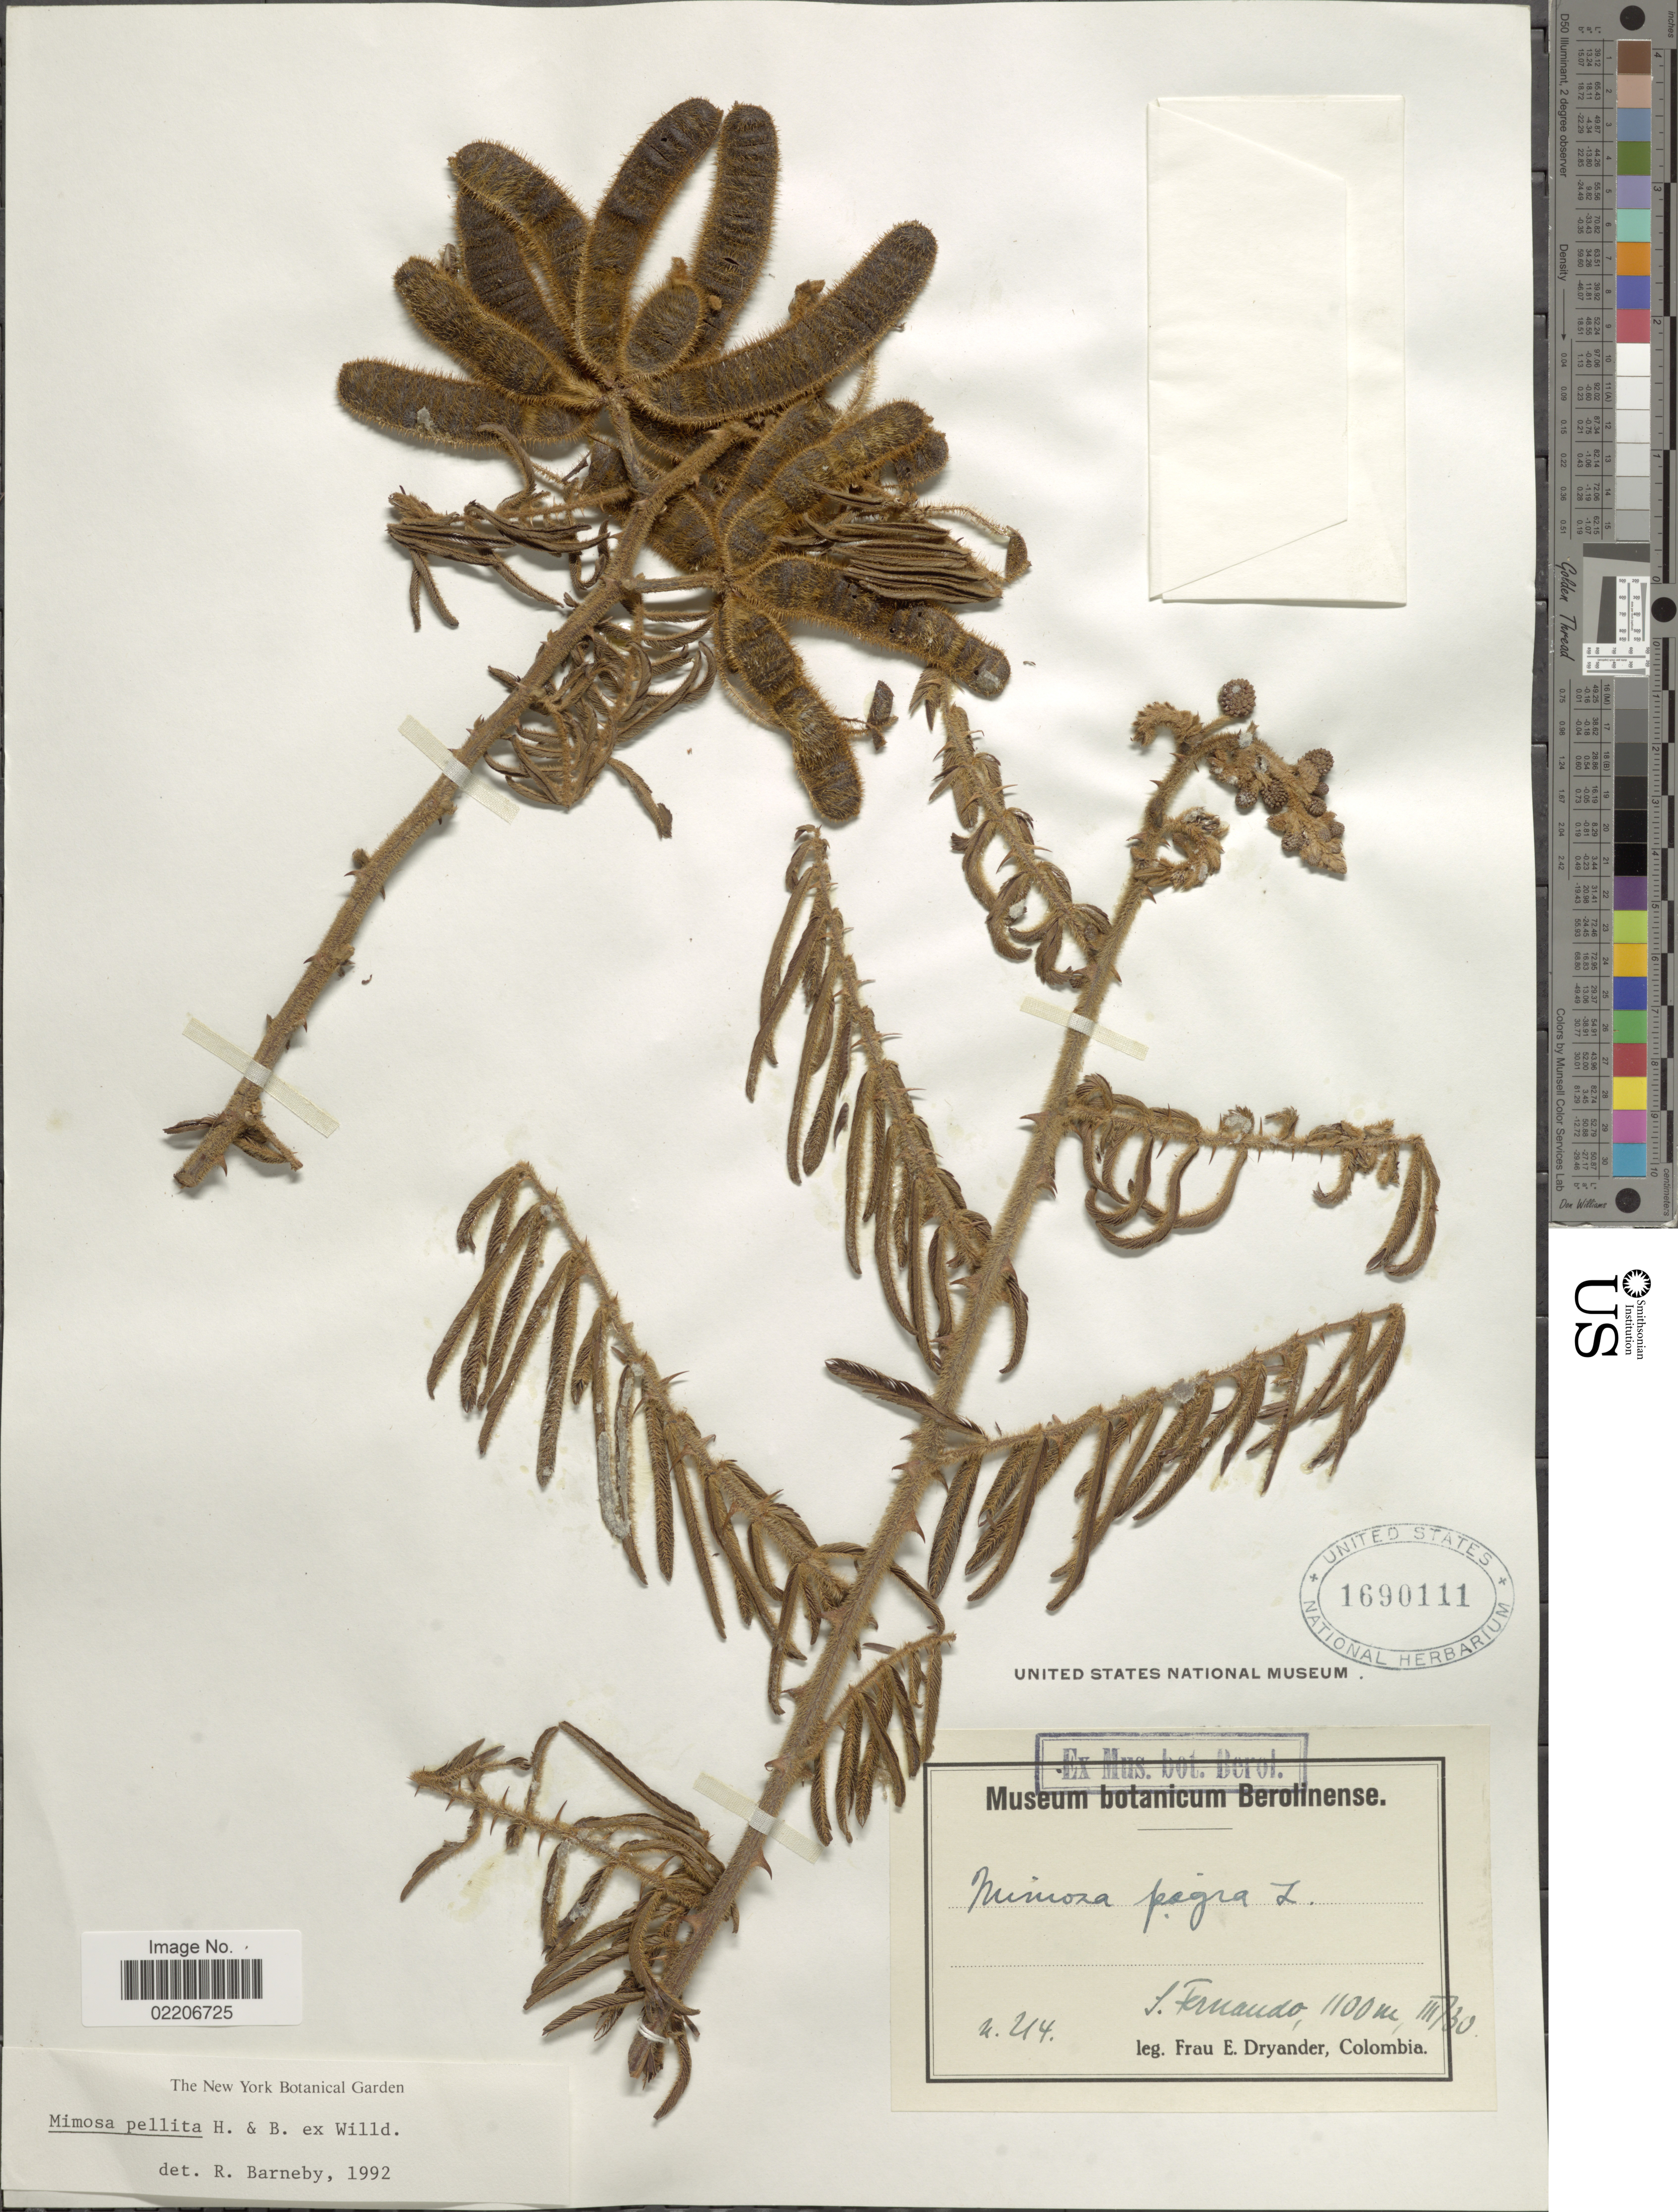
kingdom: Plantae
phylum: Tracheophyta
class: Magnoliopsida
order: Fabales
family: Fabaceae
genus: Mimosa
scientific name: Mimosa pellita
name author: Humb. & Bonpl. ex Willd.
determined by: Barneby, Rupert C., (NY)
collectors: E. Dryander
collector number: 214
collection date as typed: Transcribed d/m/y: /3/30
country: Colombia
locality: S. Fernando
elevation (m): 1100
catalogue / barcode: US 1690111